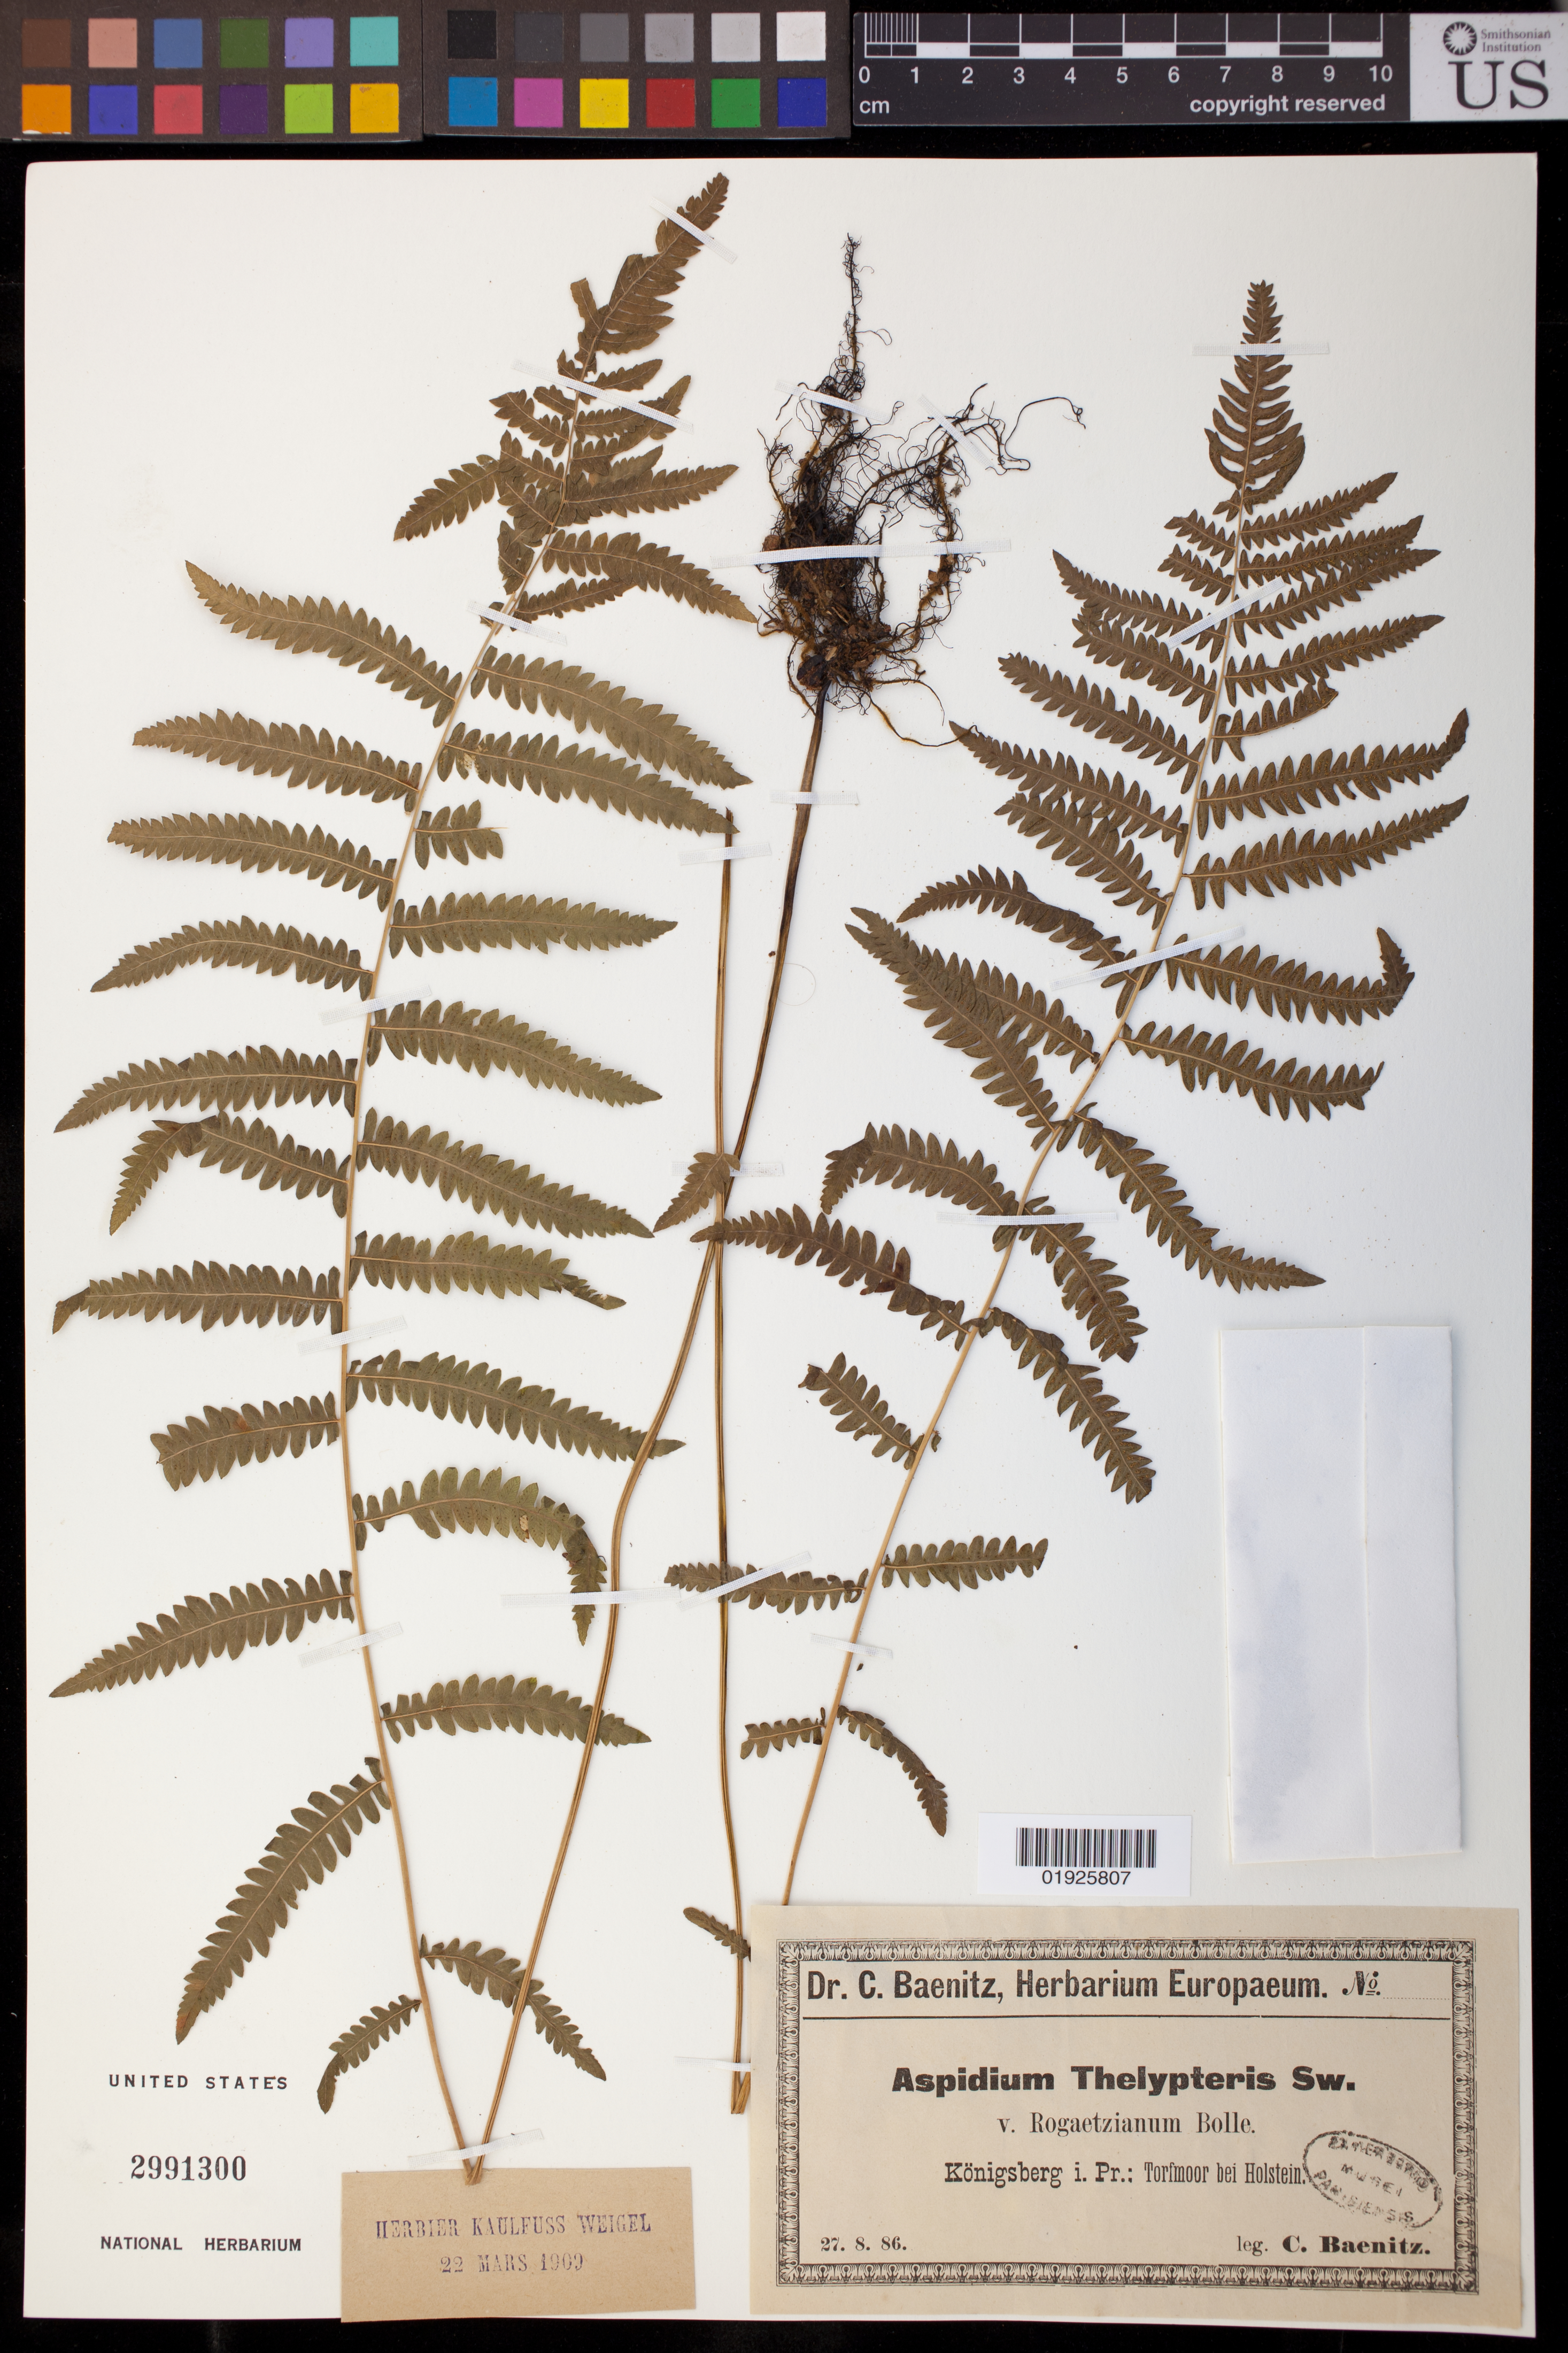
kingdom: Plantae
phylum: Tracheophyta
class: Polypodiopsida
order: Polypodiales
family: Thelypteridaceae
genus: Thelypteris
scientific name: Thelypteris palustris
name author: (Salisb.) Schott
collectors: C. G. Baenitz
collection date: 1886-08-27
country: Germany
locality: Konigsberg i Pr.: Torfmoor bei Holstein.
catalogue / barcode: US 2991300